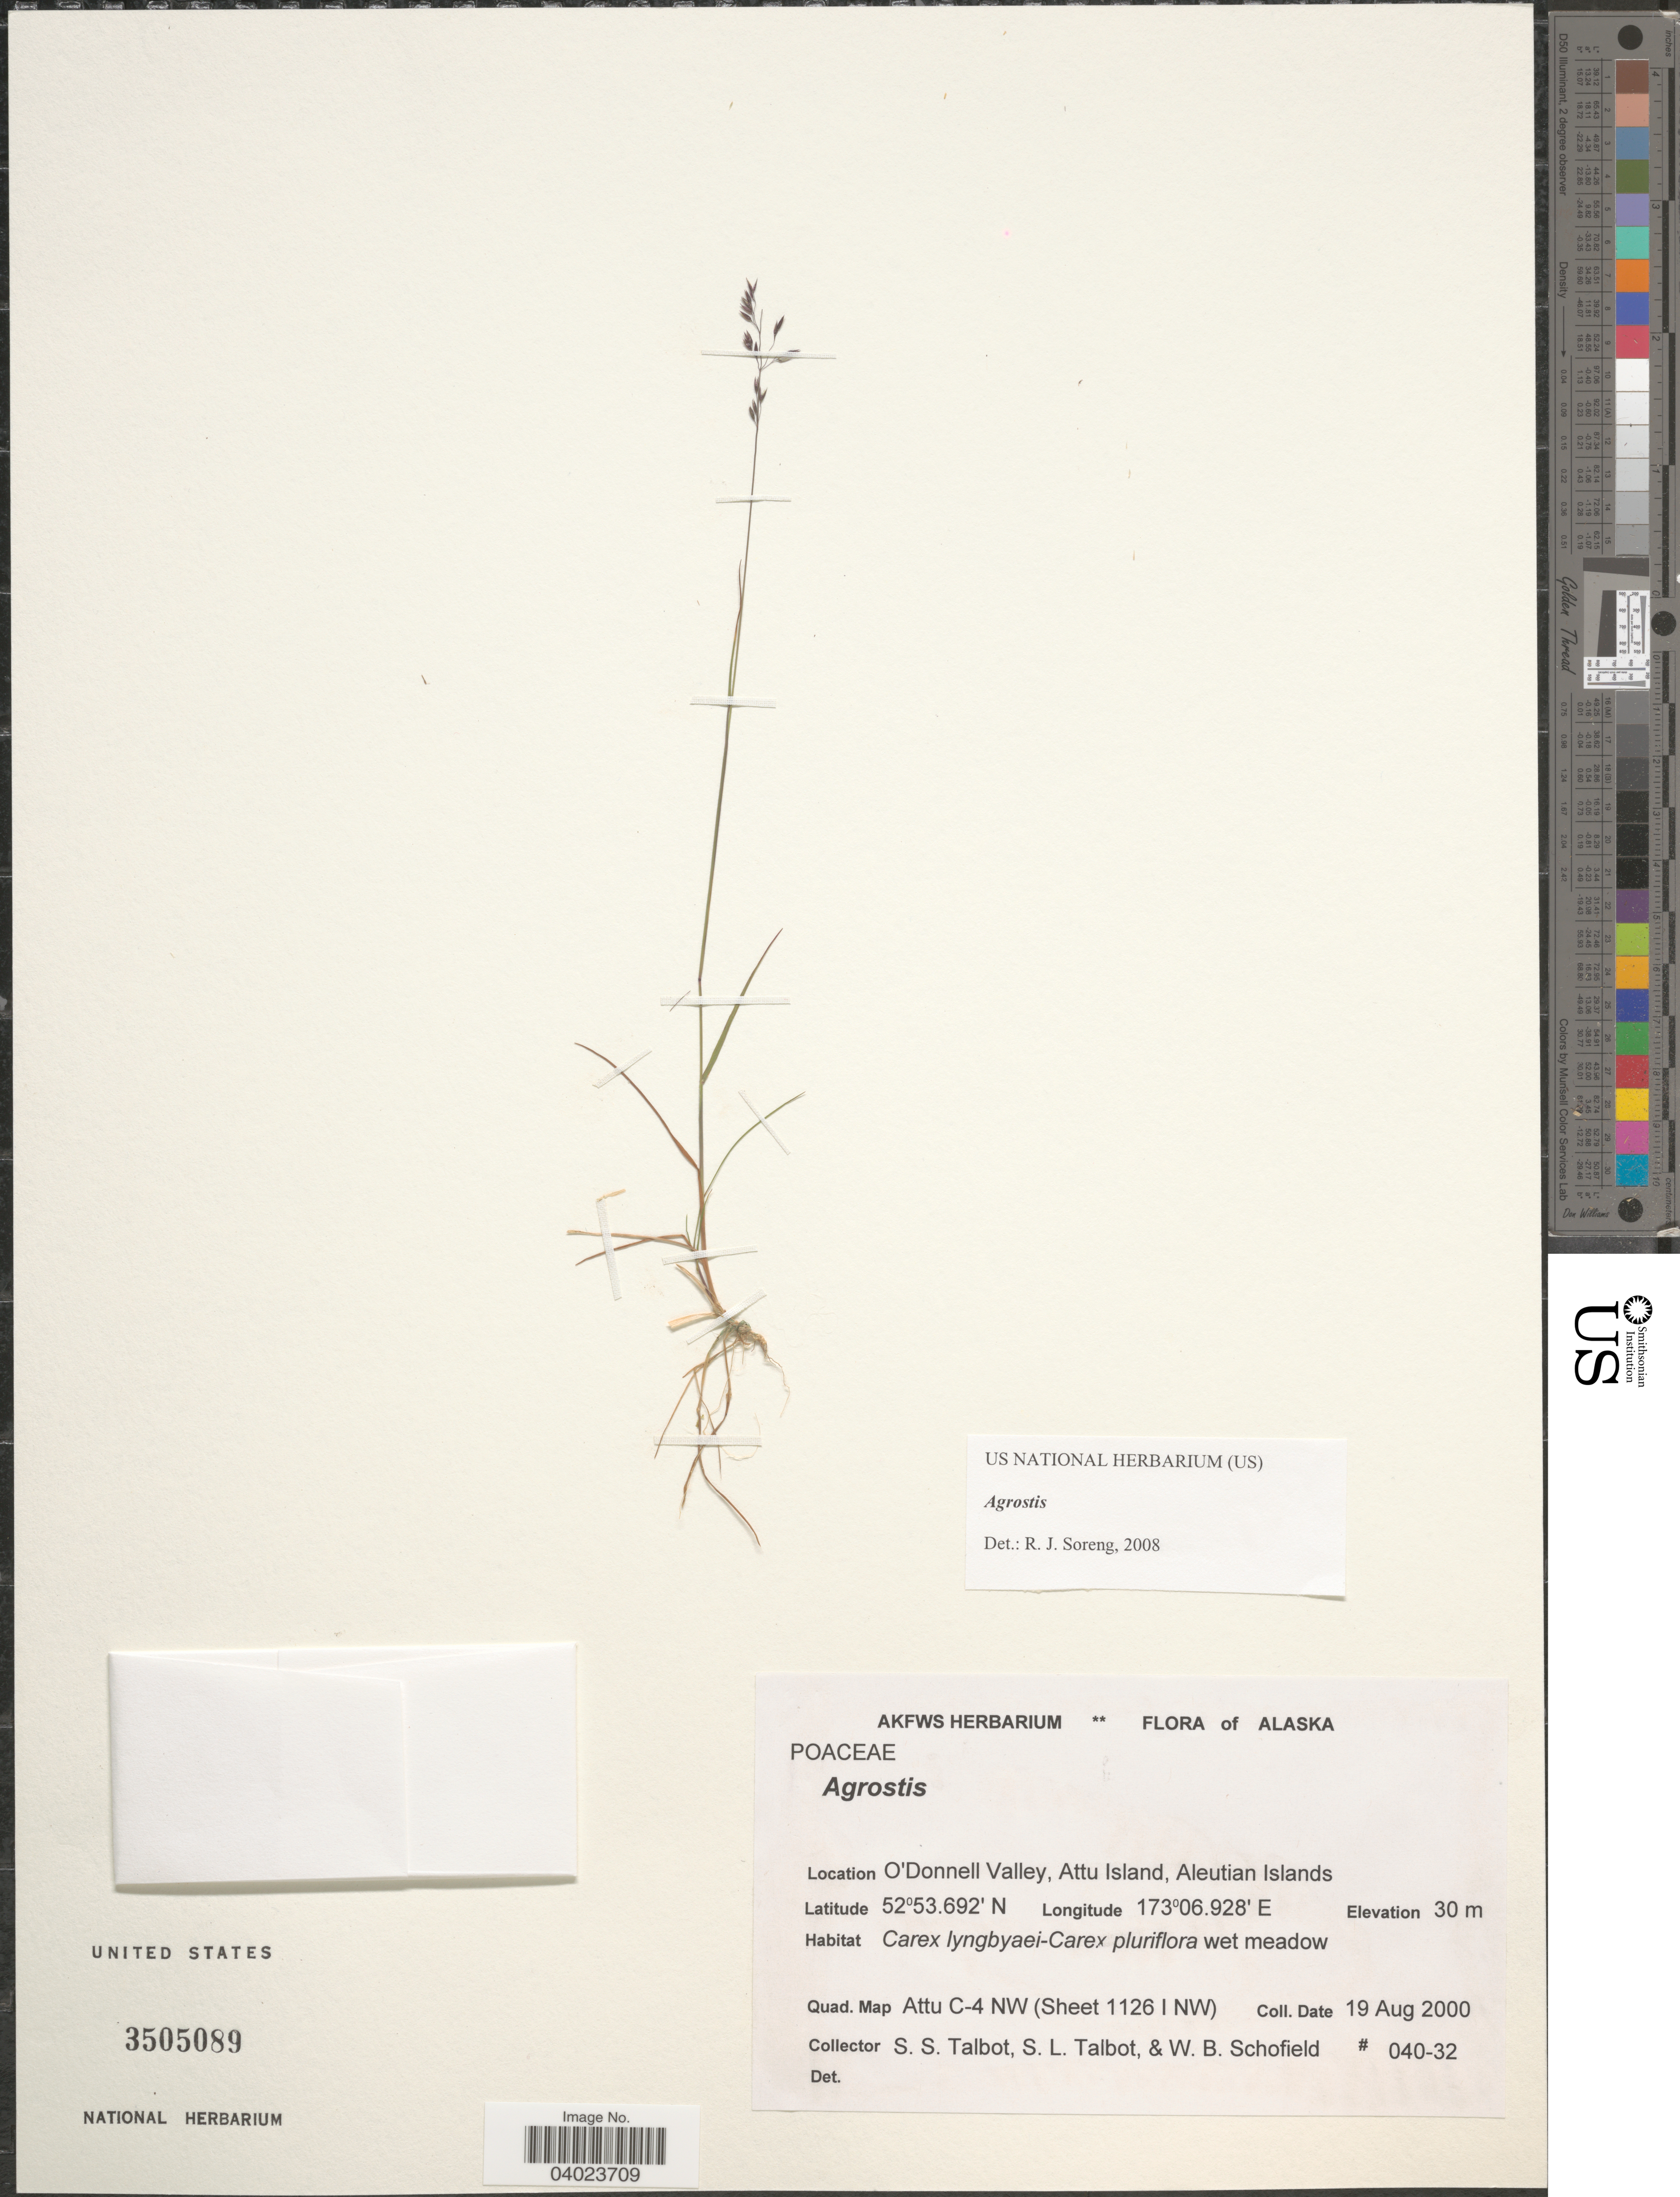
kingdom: Plantae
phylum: Tracheophyta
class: Liliopsida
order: Poales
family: Poaceae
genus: Agrostis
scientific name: Agrostis sp.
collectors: S. S. Talbot, S. Talbot & W. Schofield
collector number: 042-32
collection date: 2000-08-19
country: United States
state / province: Alaska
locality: O'Donnell Valley, Attu Island, Aleutian Islands. Quad. Map. Attu C-4 NW (Sheet 1126 I NW).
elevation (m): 30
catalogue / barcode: US 3505089